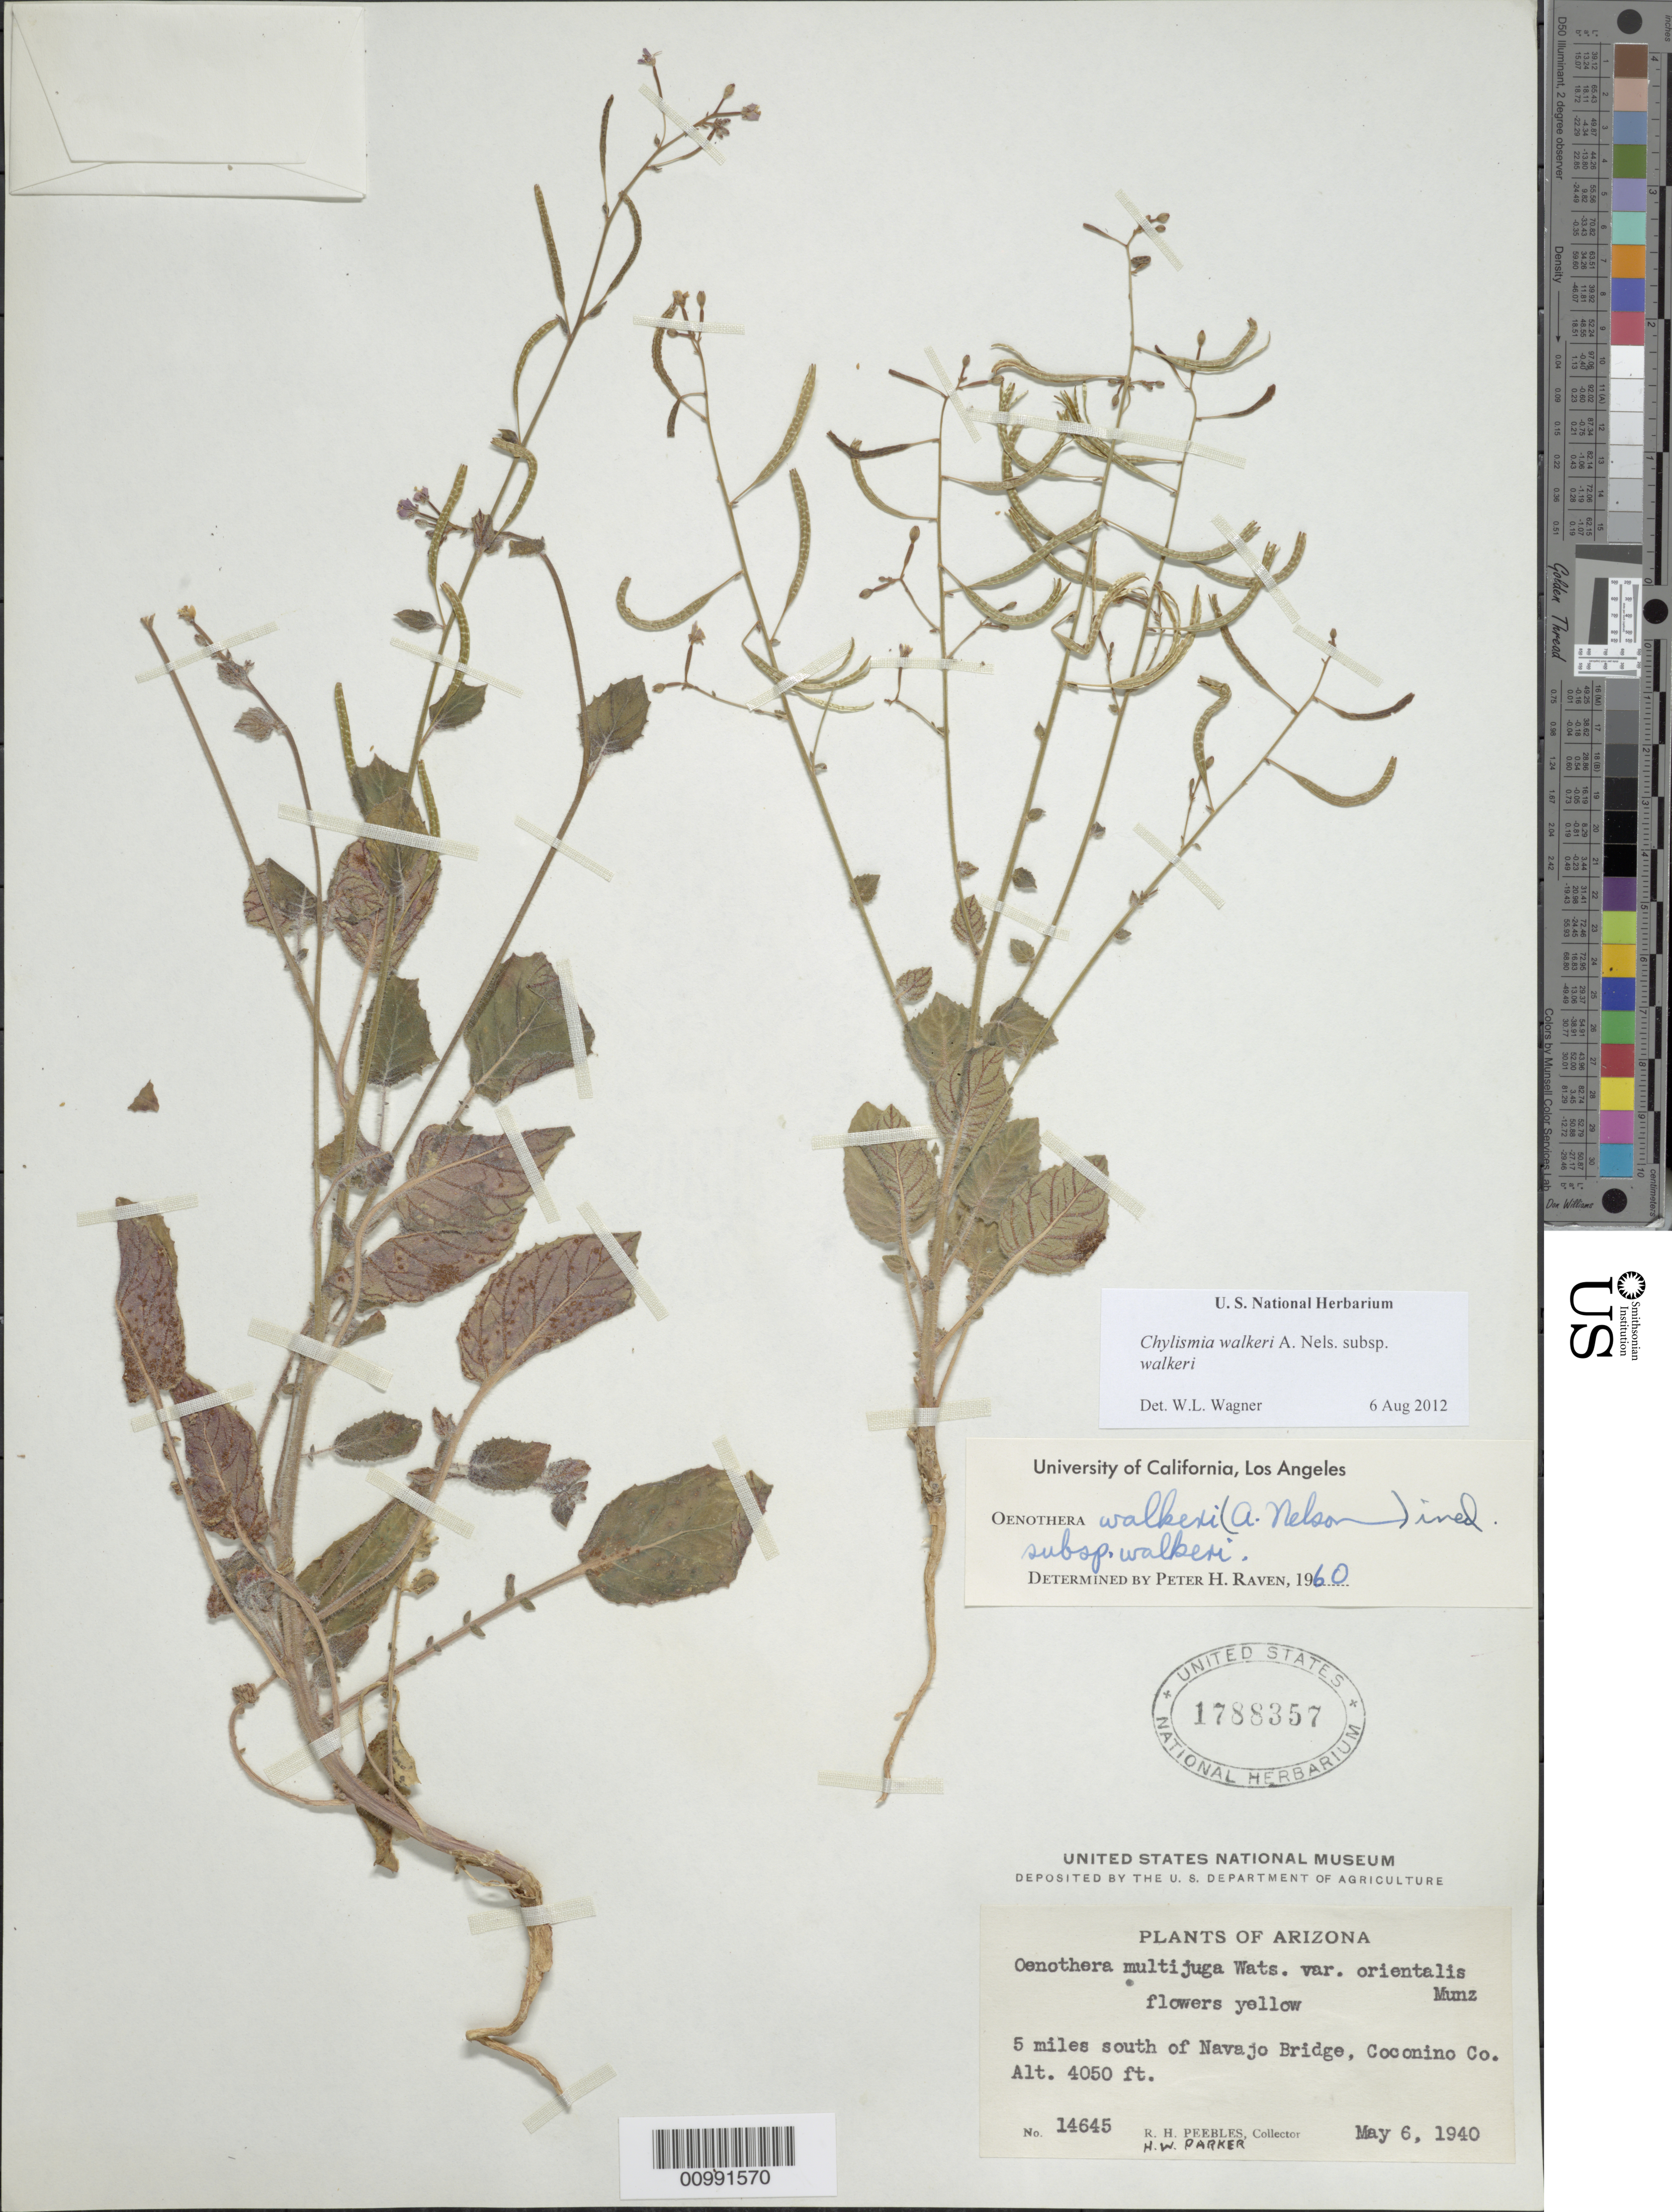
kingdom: Plantae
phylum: Tracheophyta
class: Magnoliopsida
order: Myrtales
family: Onagraceae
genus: Chylismia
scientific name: Chylismia walkeri subsp. walkeri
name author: A. Nelson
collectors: R. H. Peebles & H. W. Parker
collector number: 14645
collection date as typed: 06 May 1940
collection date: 1940-05-06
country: United States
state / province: Arizona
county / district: Coconino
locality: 5 miles S of Navajo Bridge.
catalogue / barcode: US 1788357